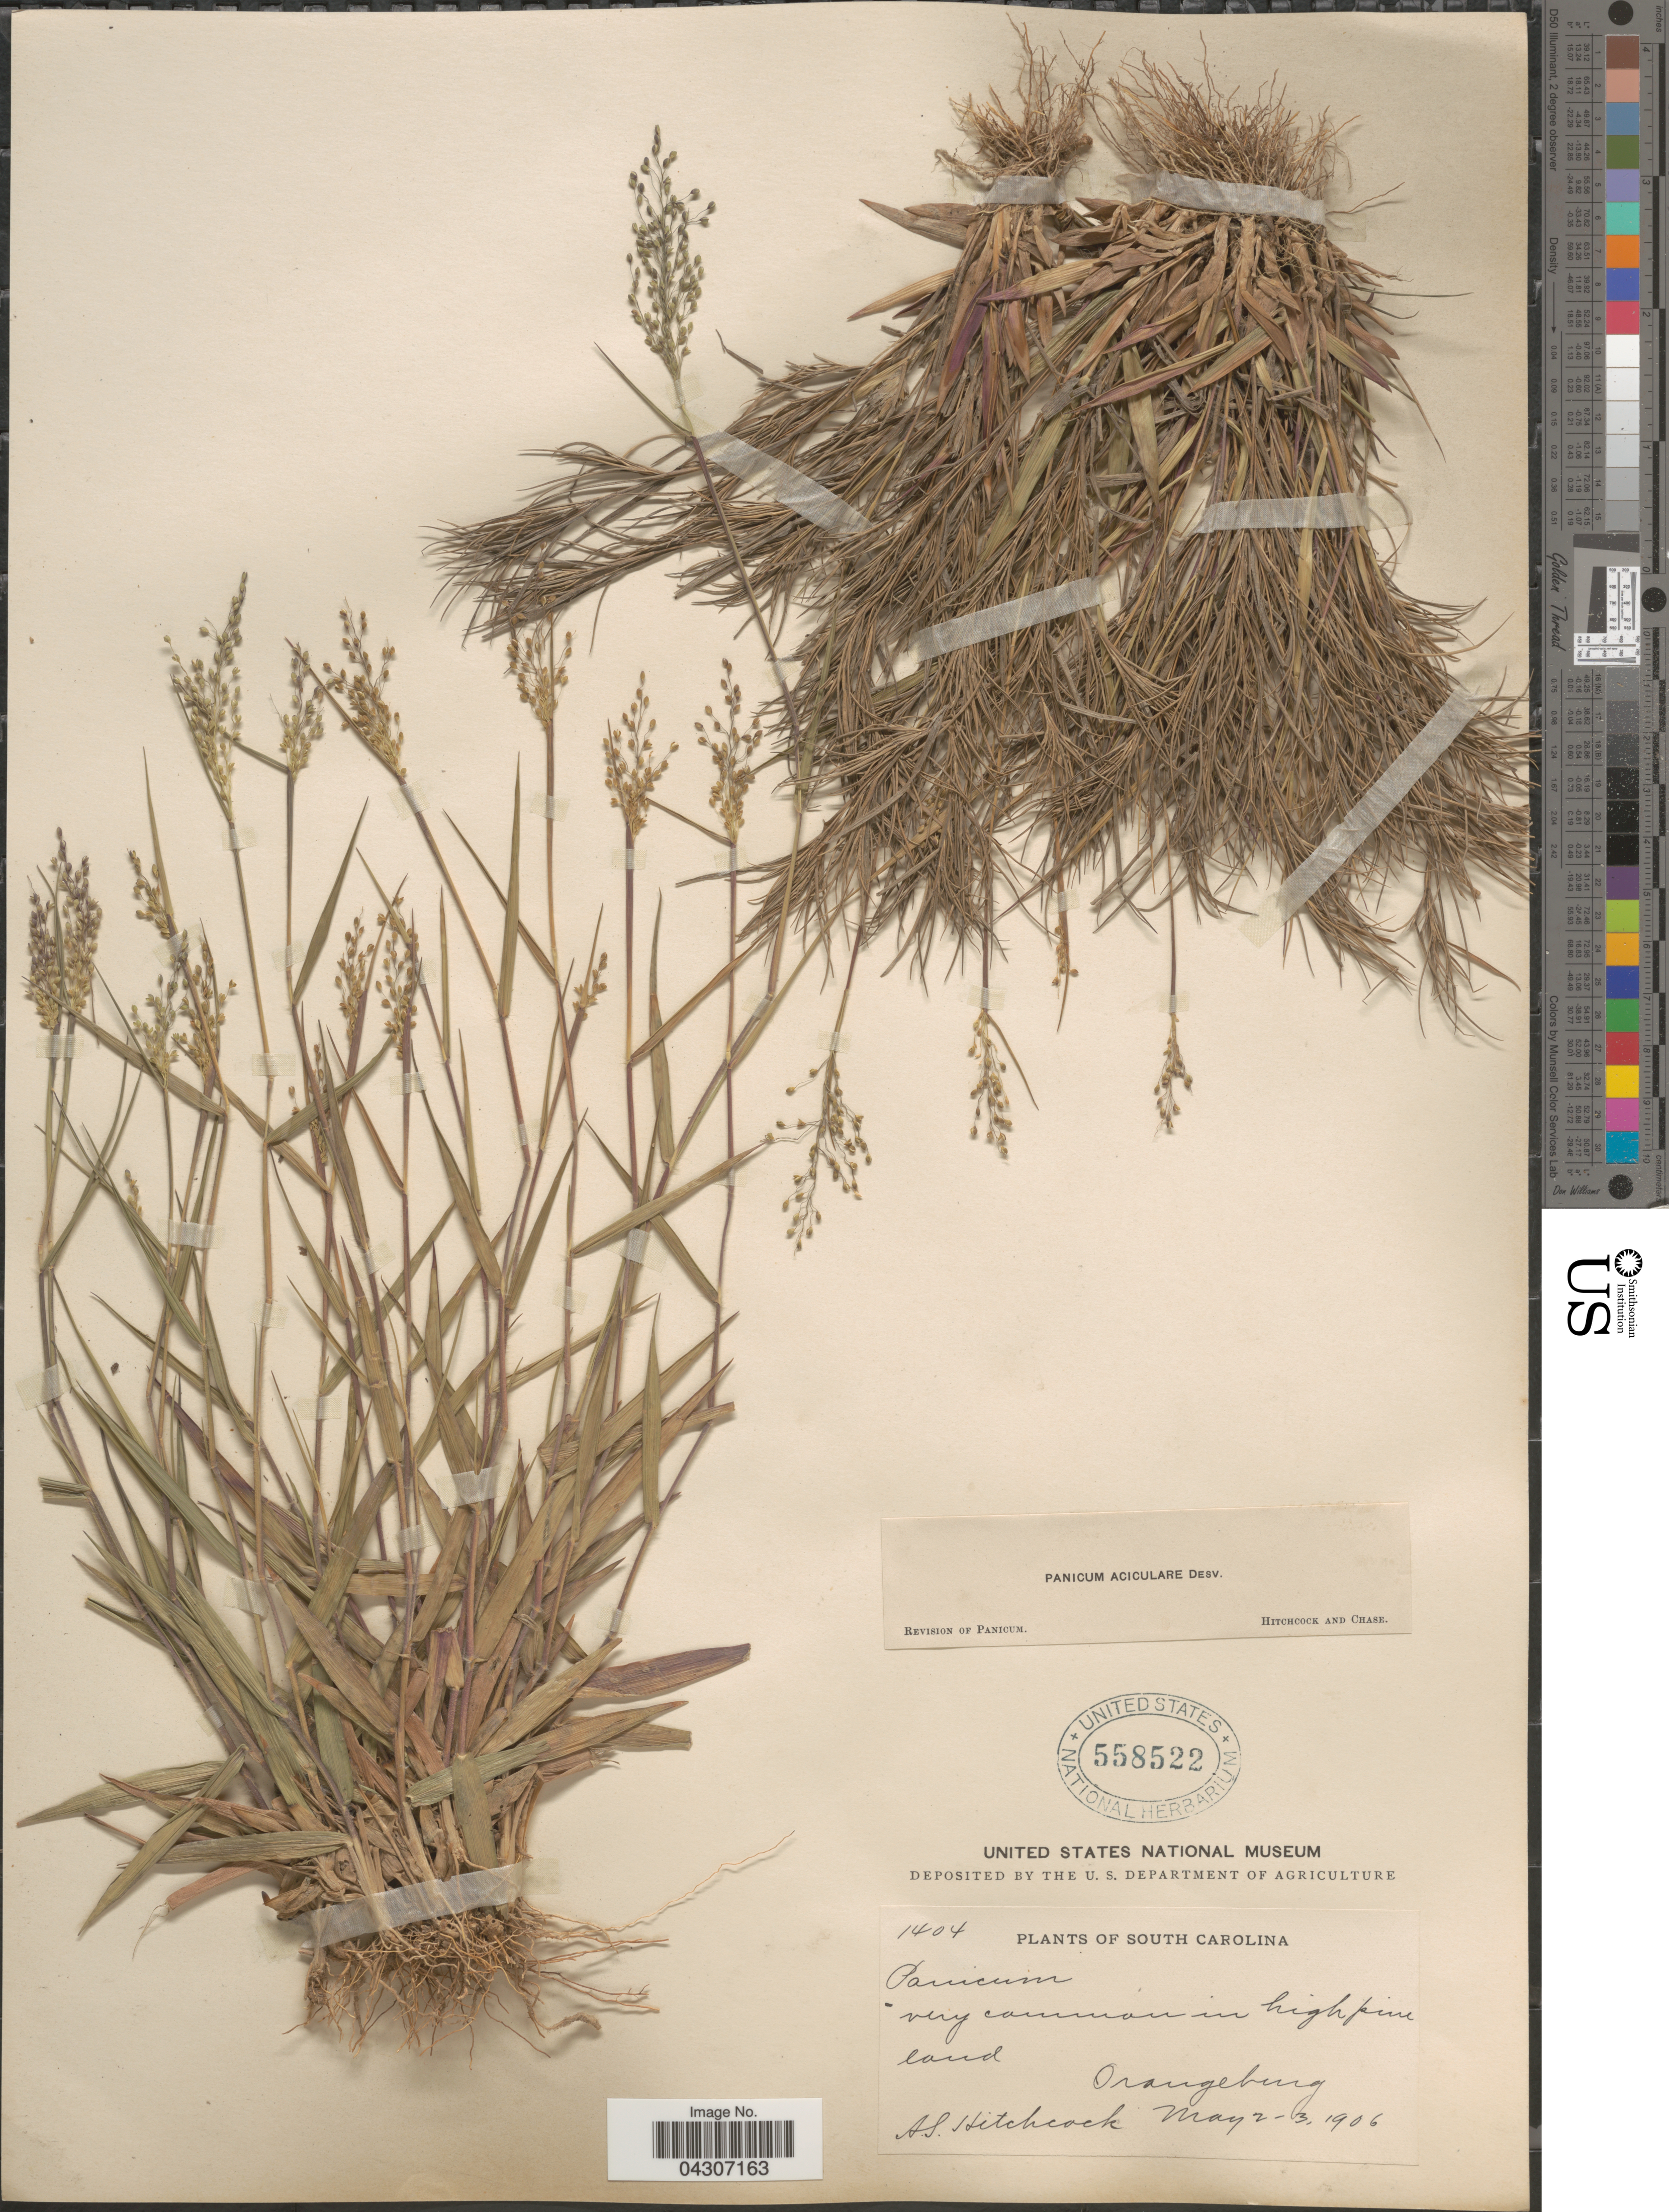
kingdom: Plantae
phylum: Tracheophyta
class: Liliopsida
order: Poales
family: Poaceae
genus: Dichanthelium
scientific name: Dichanthelium aciculare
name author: (Desv. ex Poir.) Gould & C.A. Clark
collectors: A. S. Hitchcock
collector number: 1404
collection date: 1906-05-02/1906-05-03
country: United States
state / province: South Carolina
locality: Orangeburg.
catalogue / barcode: US 558522